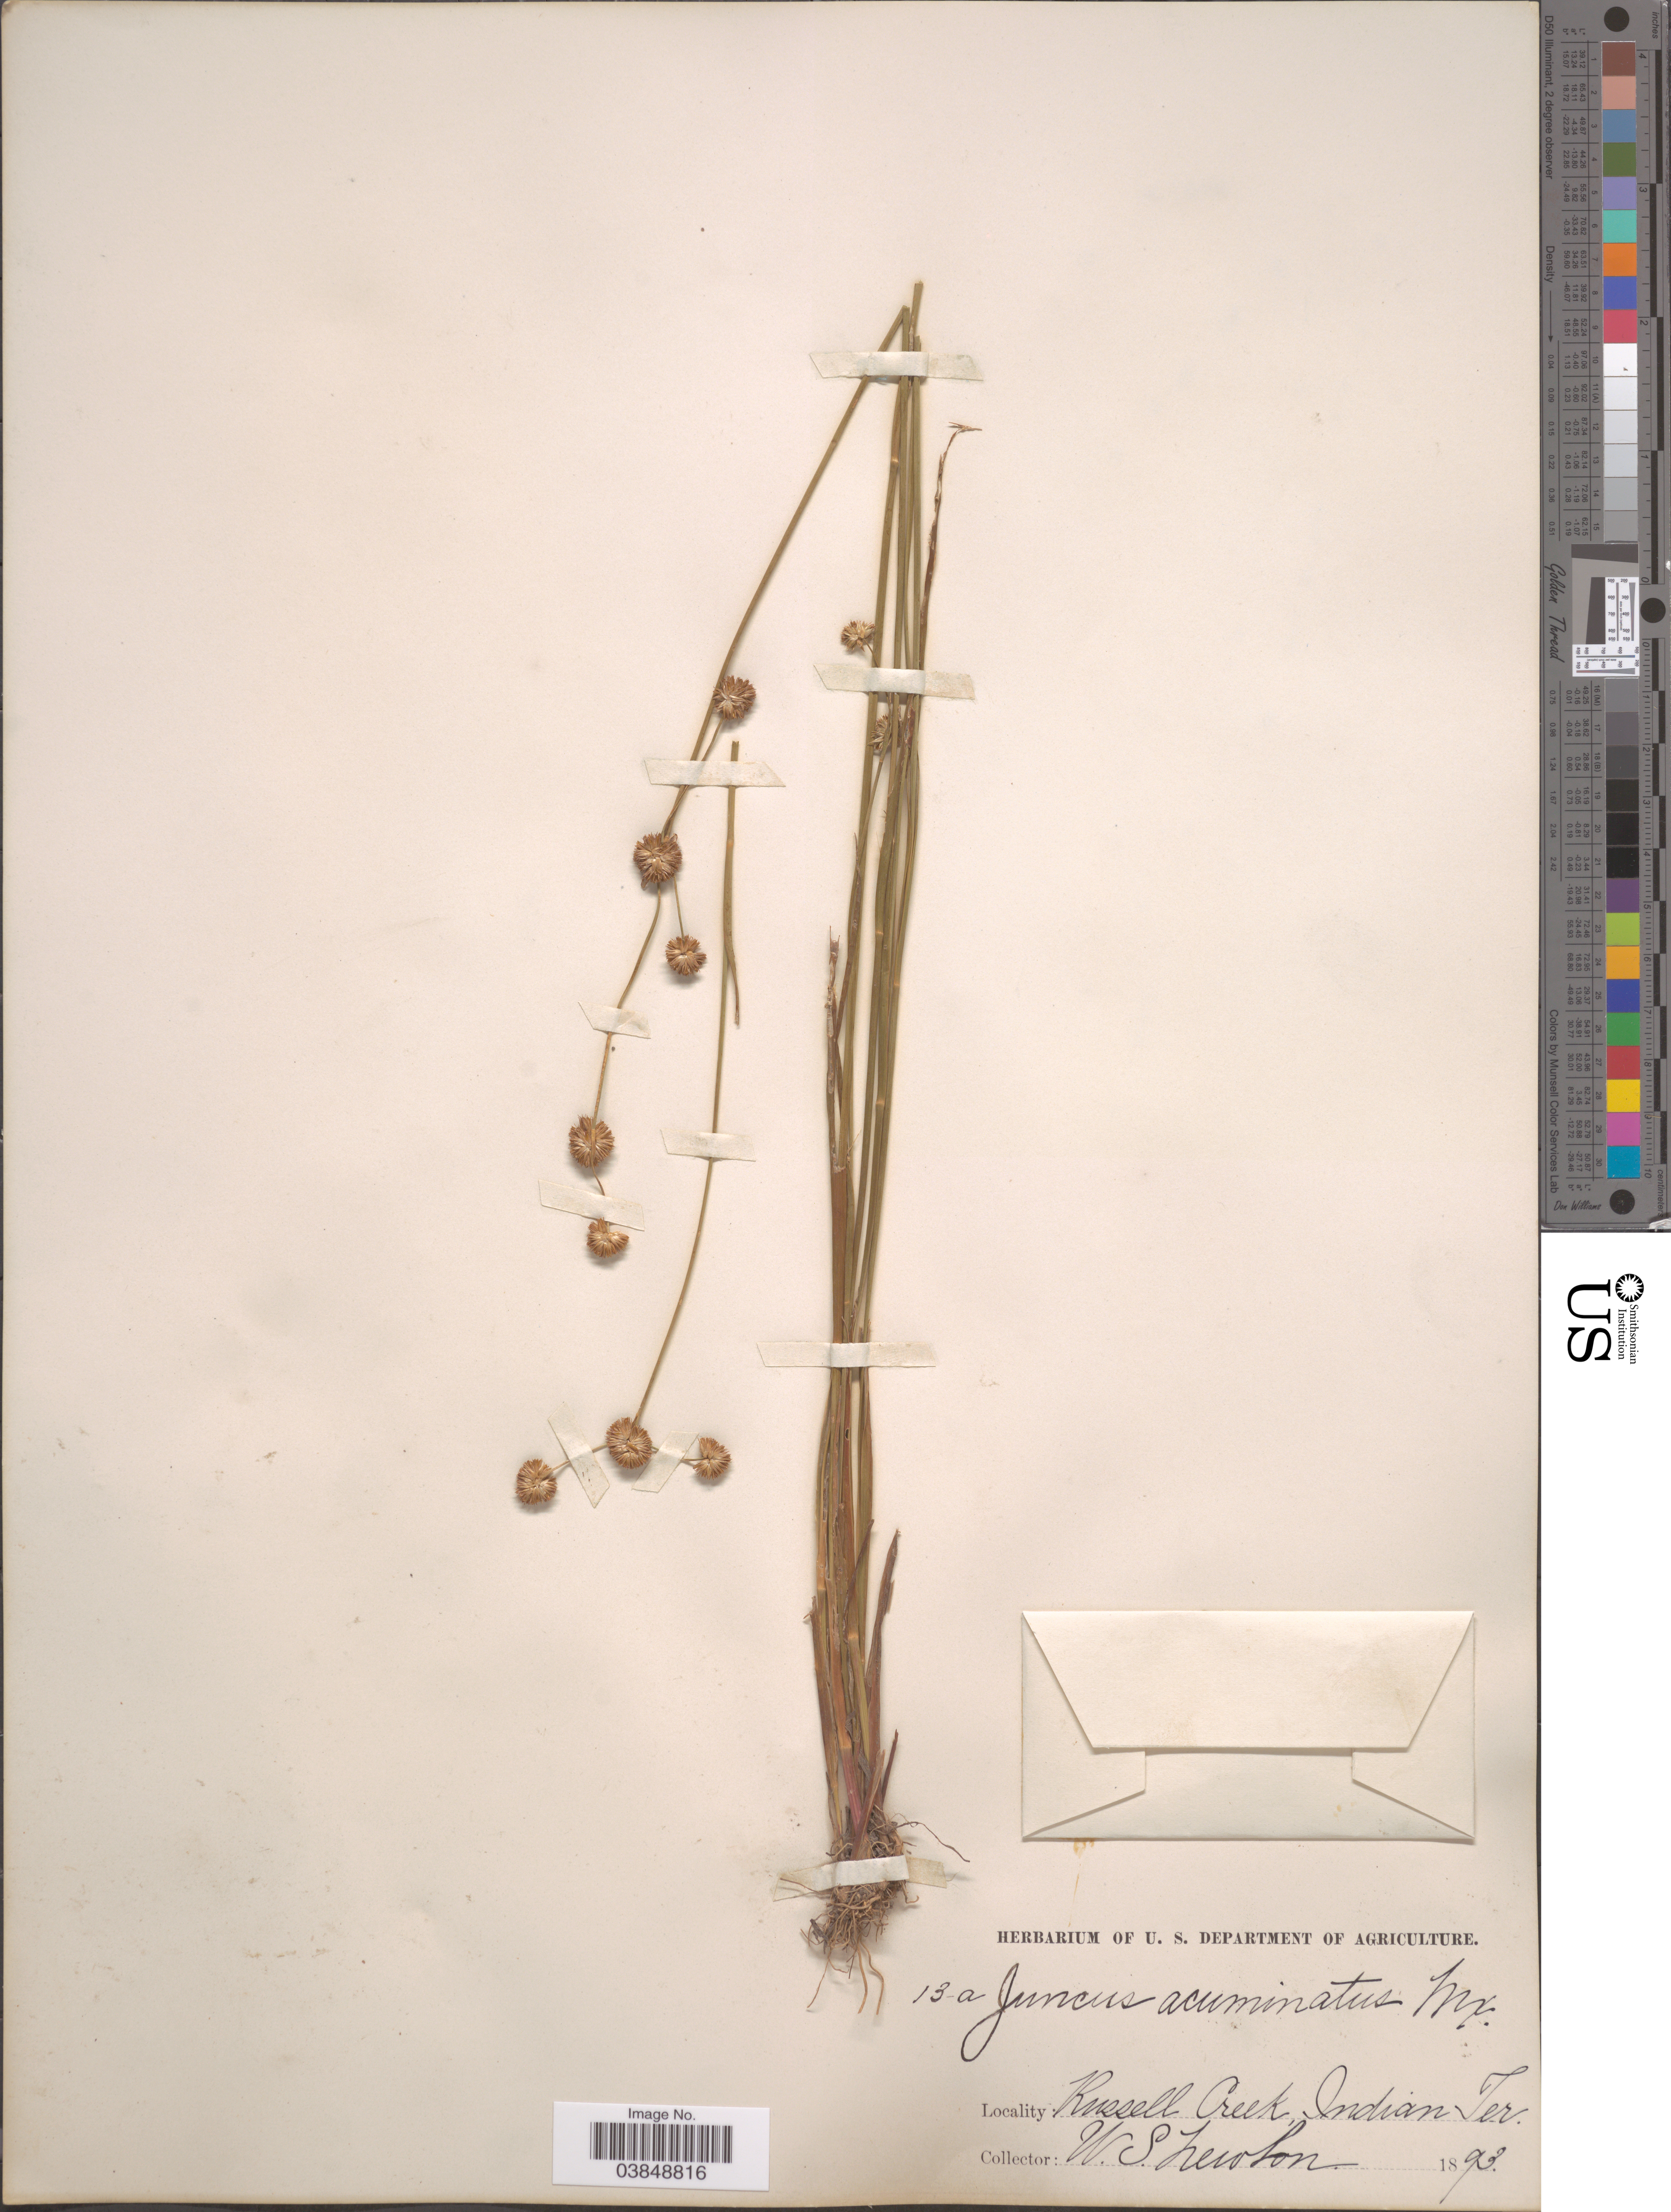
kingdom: Plantae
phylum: Tracheophyta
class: Liliopsida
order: Poales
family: Juncaceae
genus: Juncus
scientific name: Juncus acuminatus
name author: Michx.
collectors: W. Newlon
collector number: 13 a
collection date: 1893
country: United States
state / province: Oklahoma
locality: Russell Creek, Indian Ter.